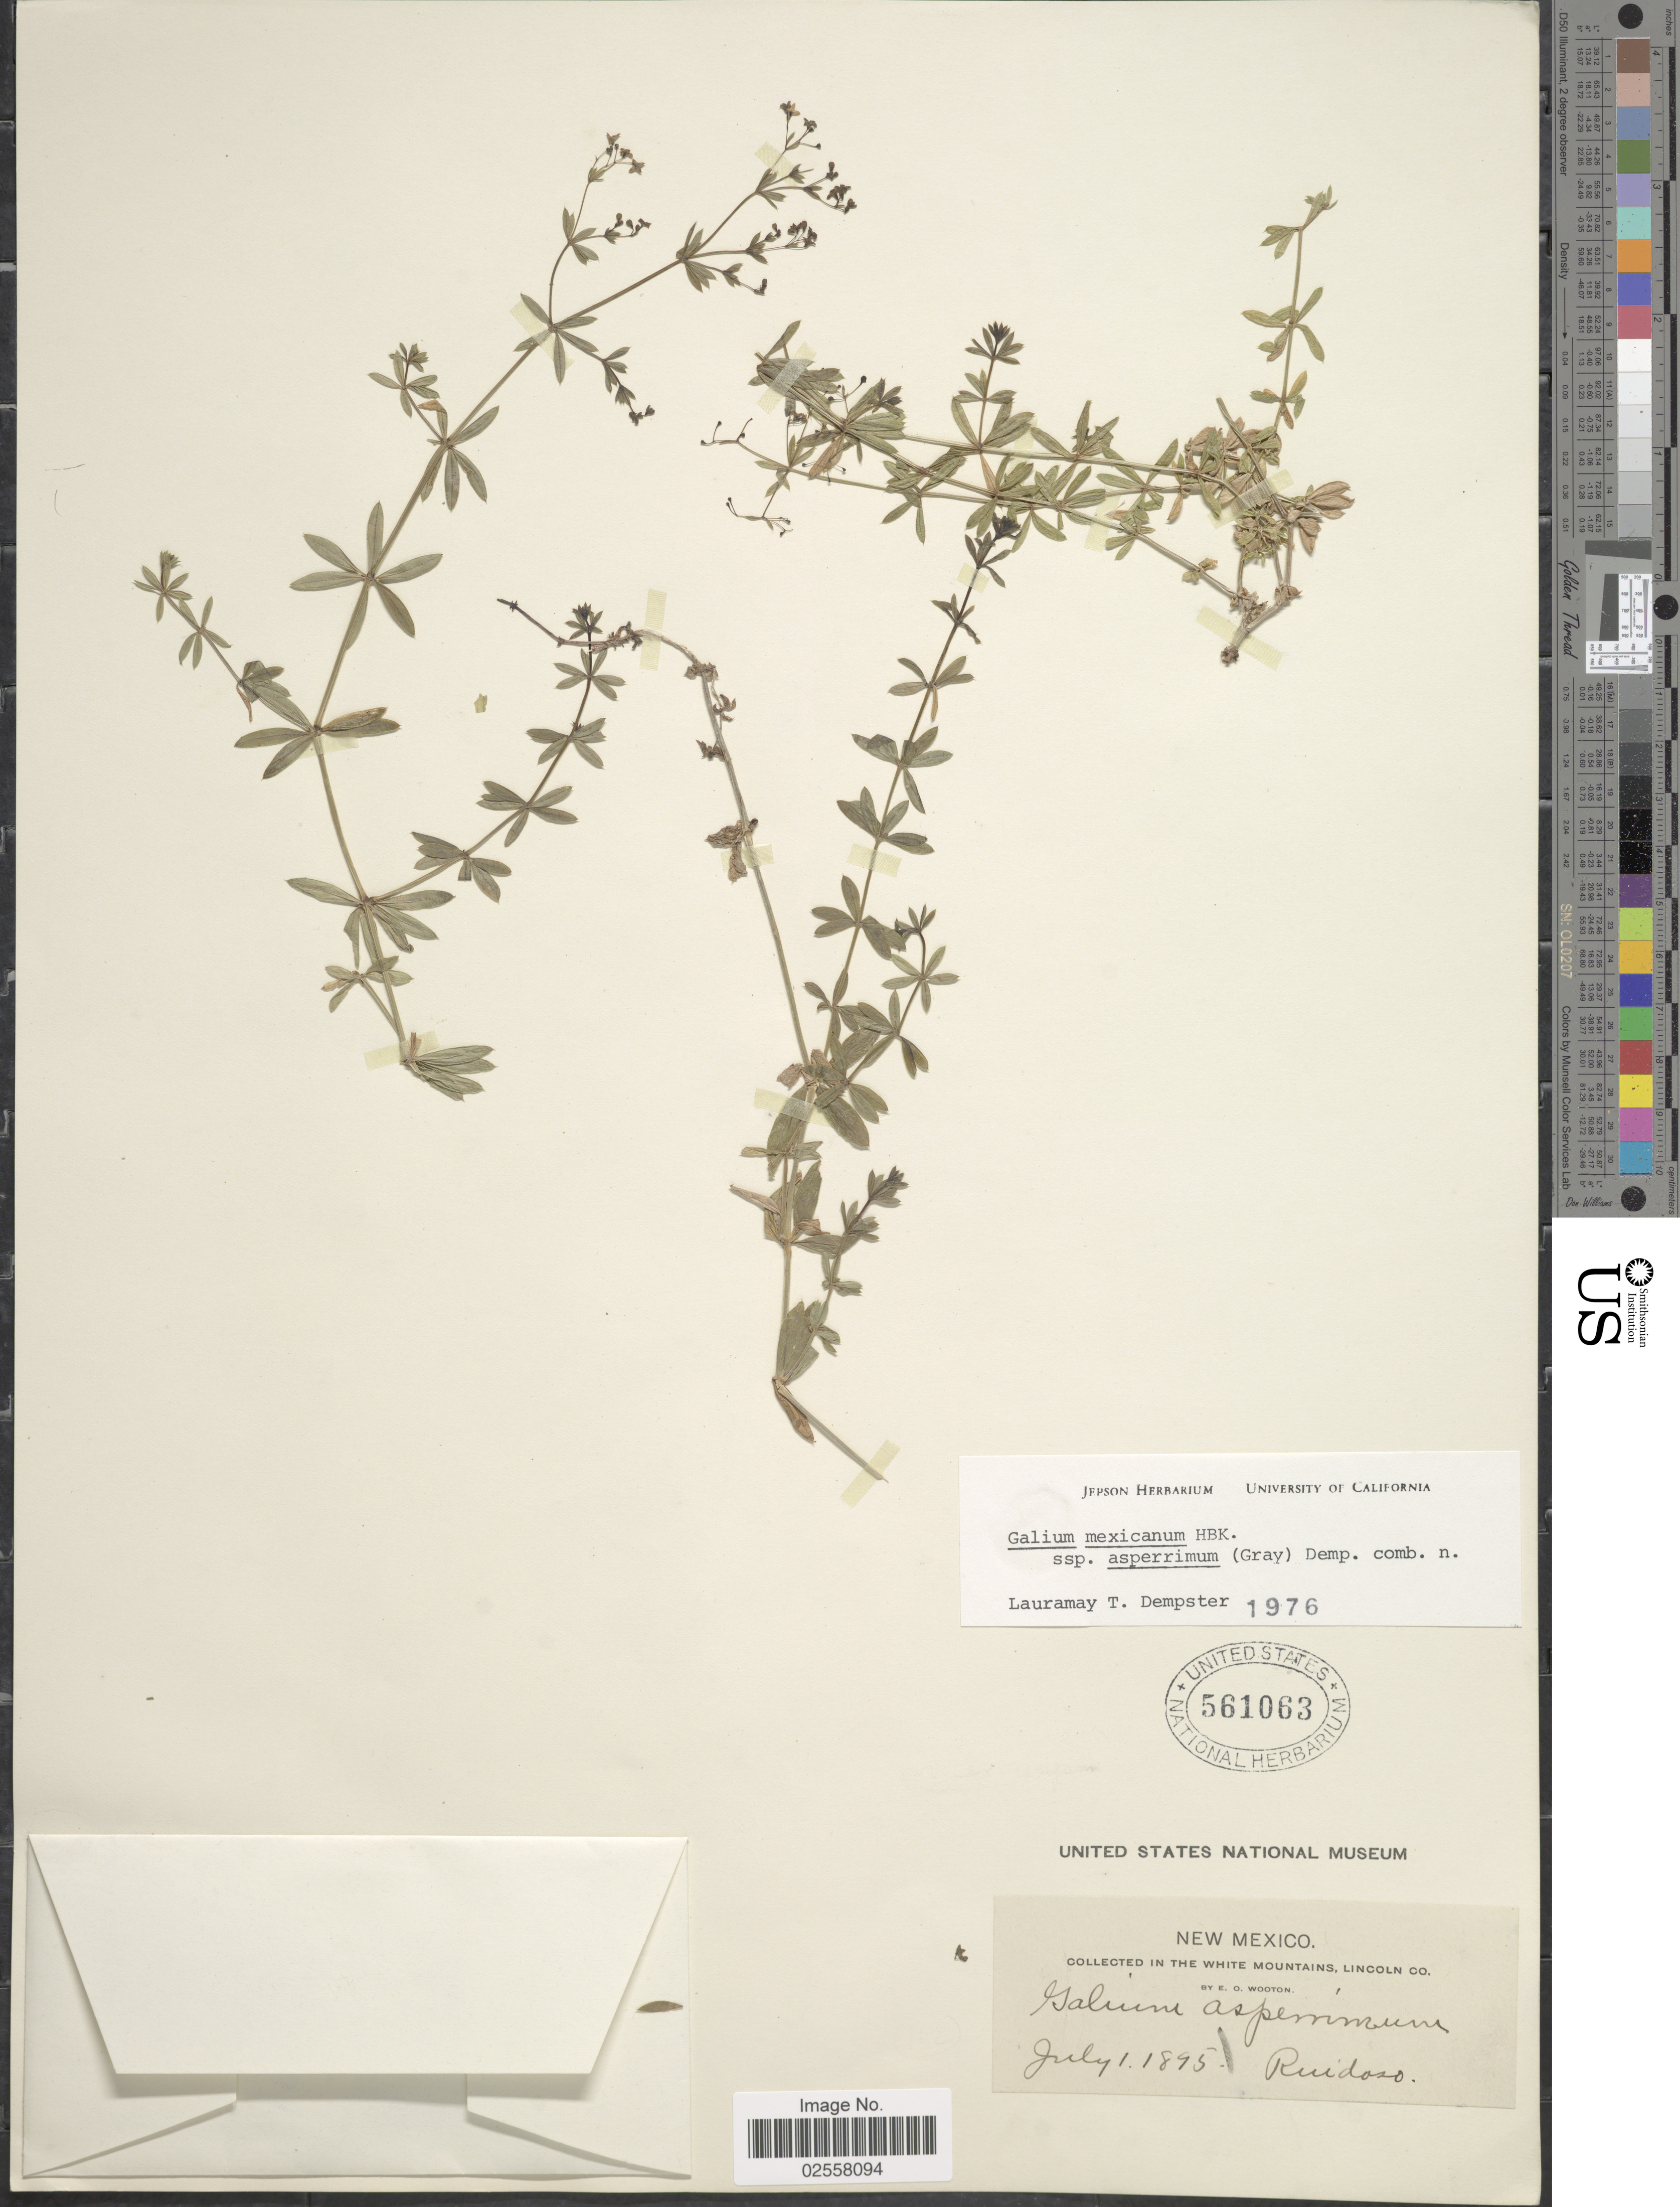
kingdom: Plantae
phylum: Tracheophyta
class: Magnoliopsida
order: Gentianales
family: Rubiaceae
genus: Galium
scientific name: Galium mexicanum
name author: Kunth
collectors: E. O. Wooton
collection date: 1895-07-01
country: United States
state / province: New Mexico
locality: The White Mountains, Lincoln Co., Ruidoso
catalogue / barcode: US 561063